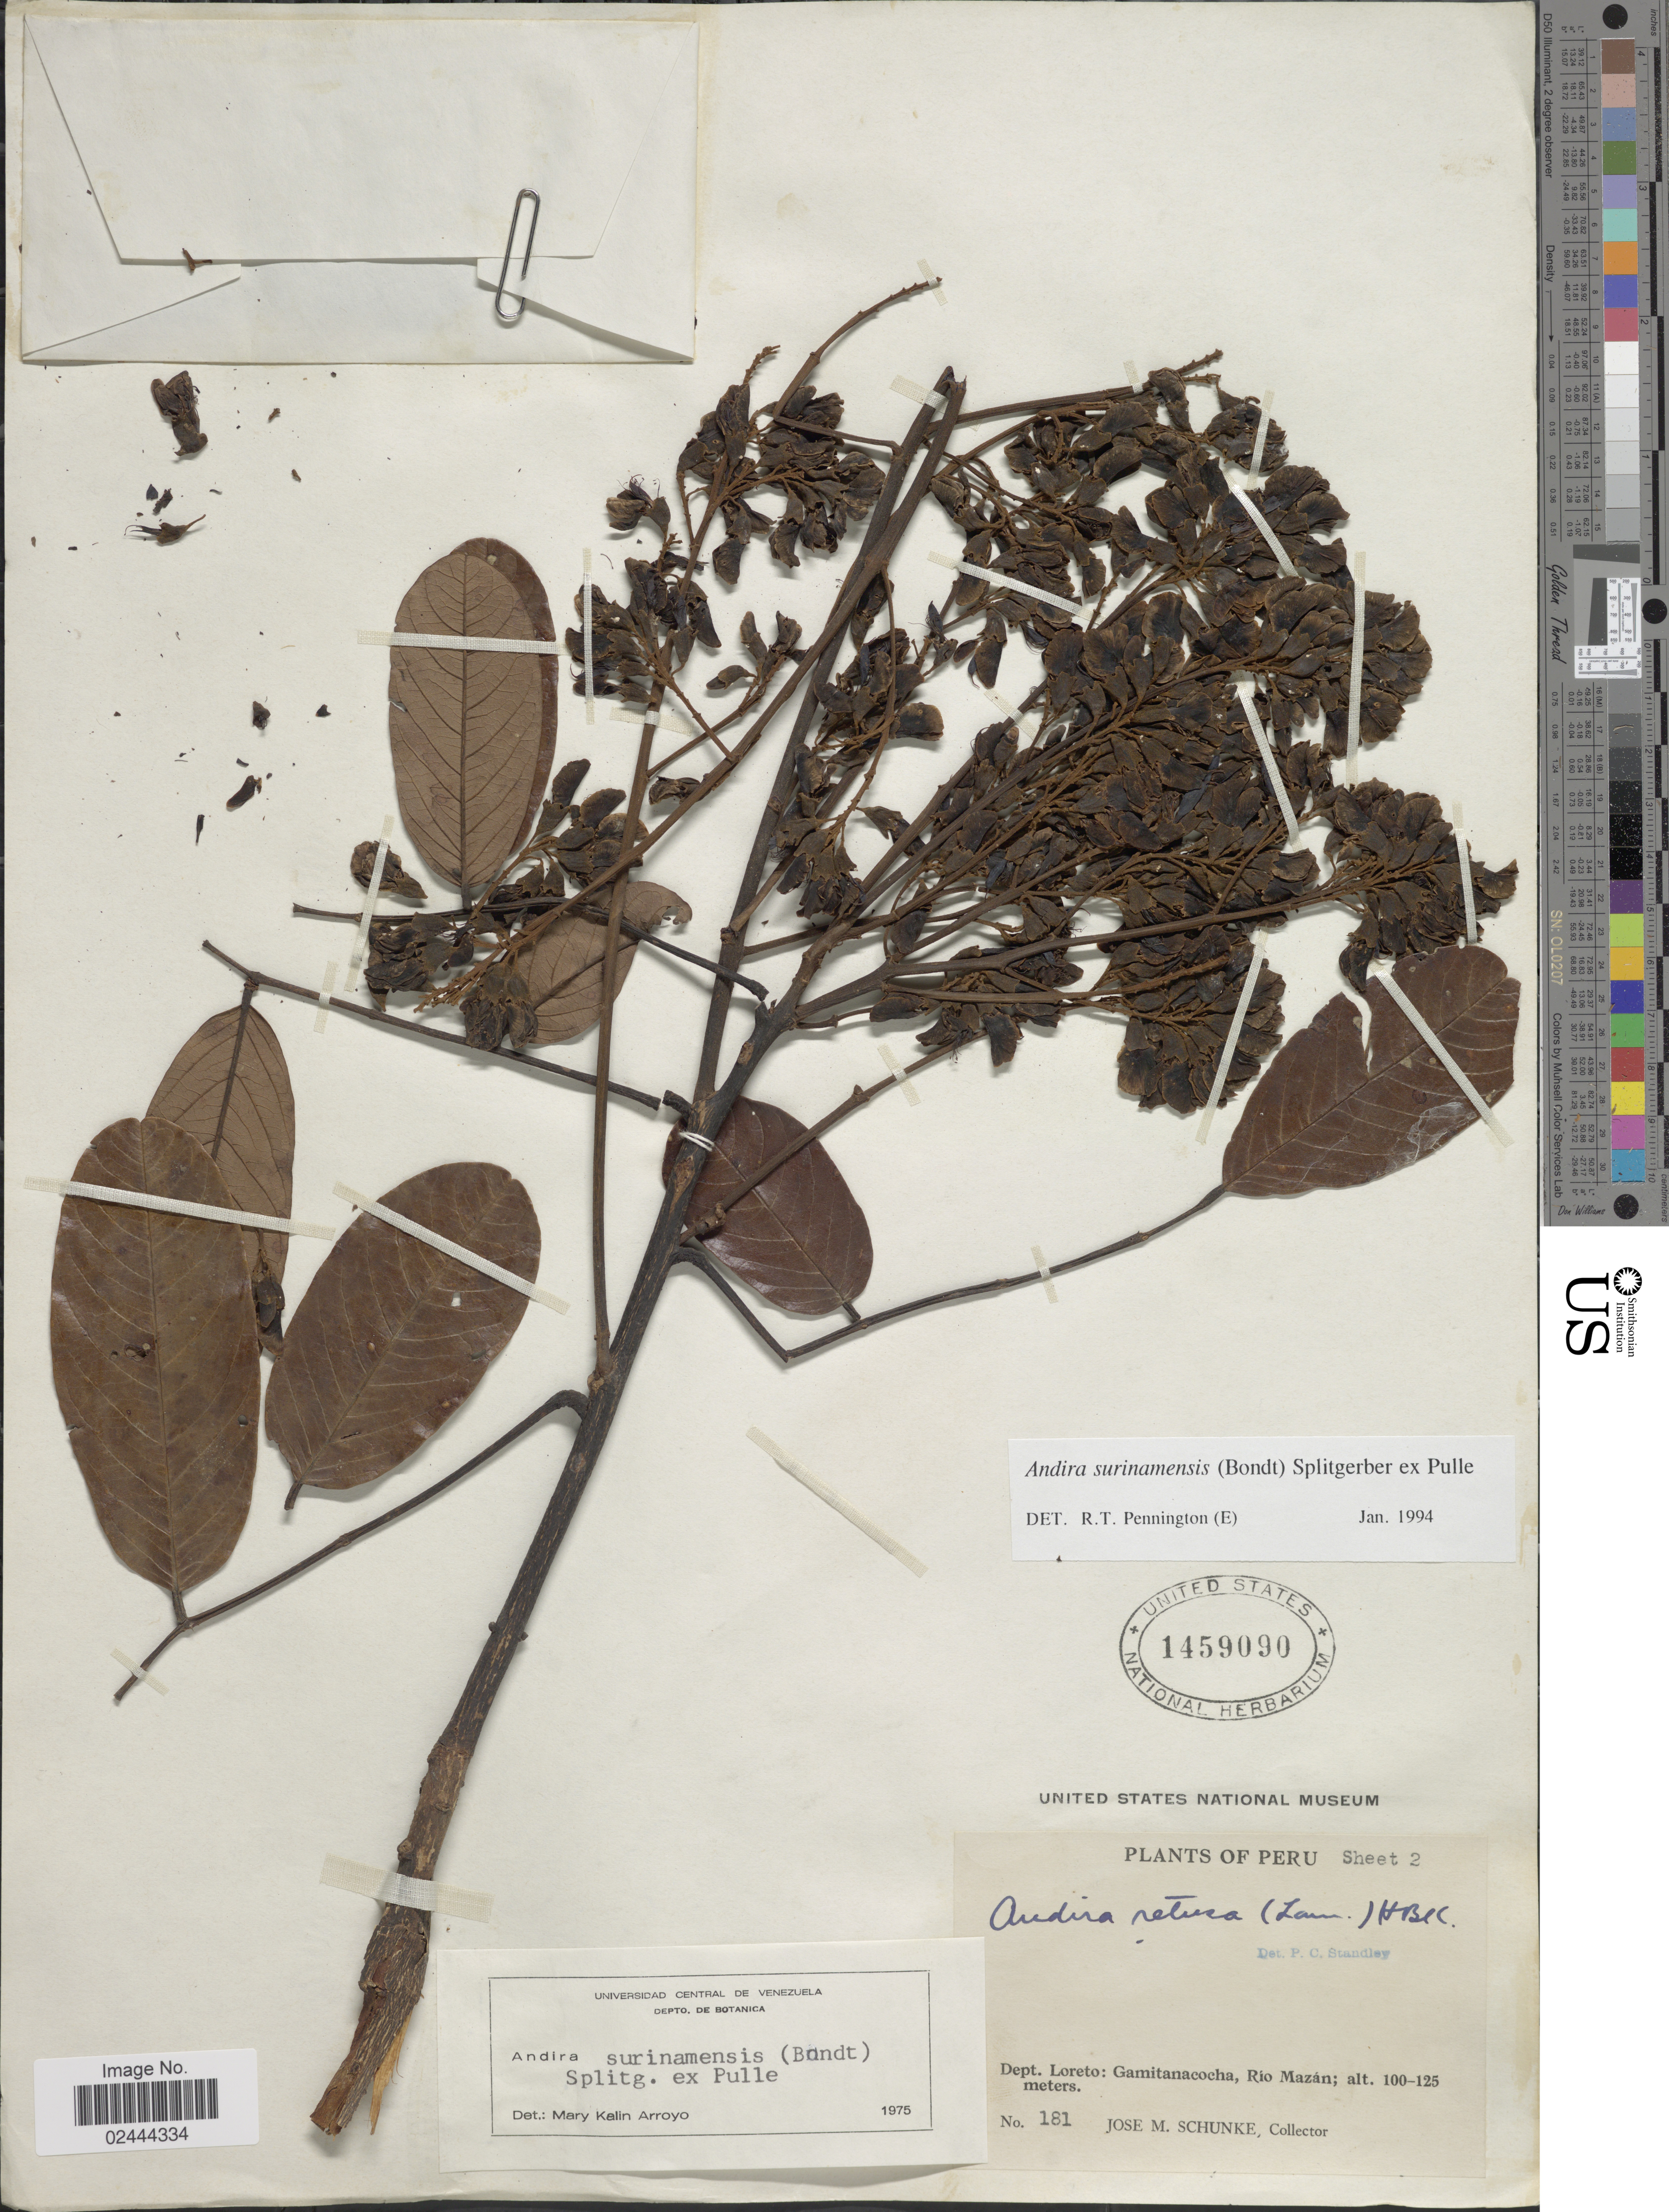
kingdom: Plantae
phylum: Tracheophyta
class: Magnoliopsida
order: Fabales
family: Fabaceae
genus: Andira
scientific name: Andira surinamensis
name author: (Bondt) Splitg. ex Amshoff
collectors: J. M. Schunke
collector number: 181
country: Peru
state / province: Loreto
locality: Gamitanacocha, Rio Mazan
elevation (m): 100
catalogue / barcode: US 1459090